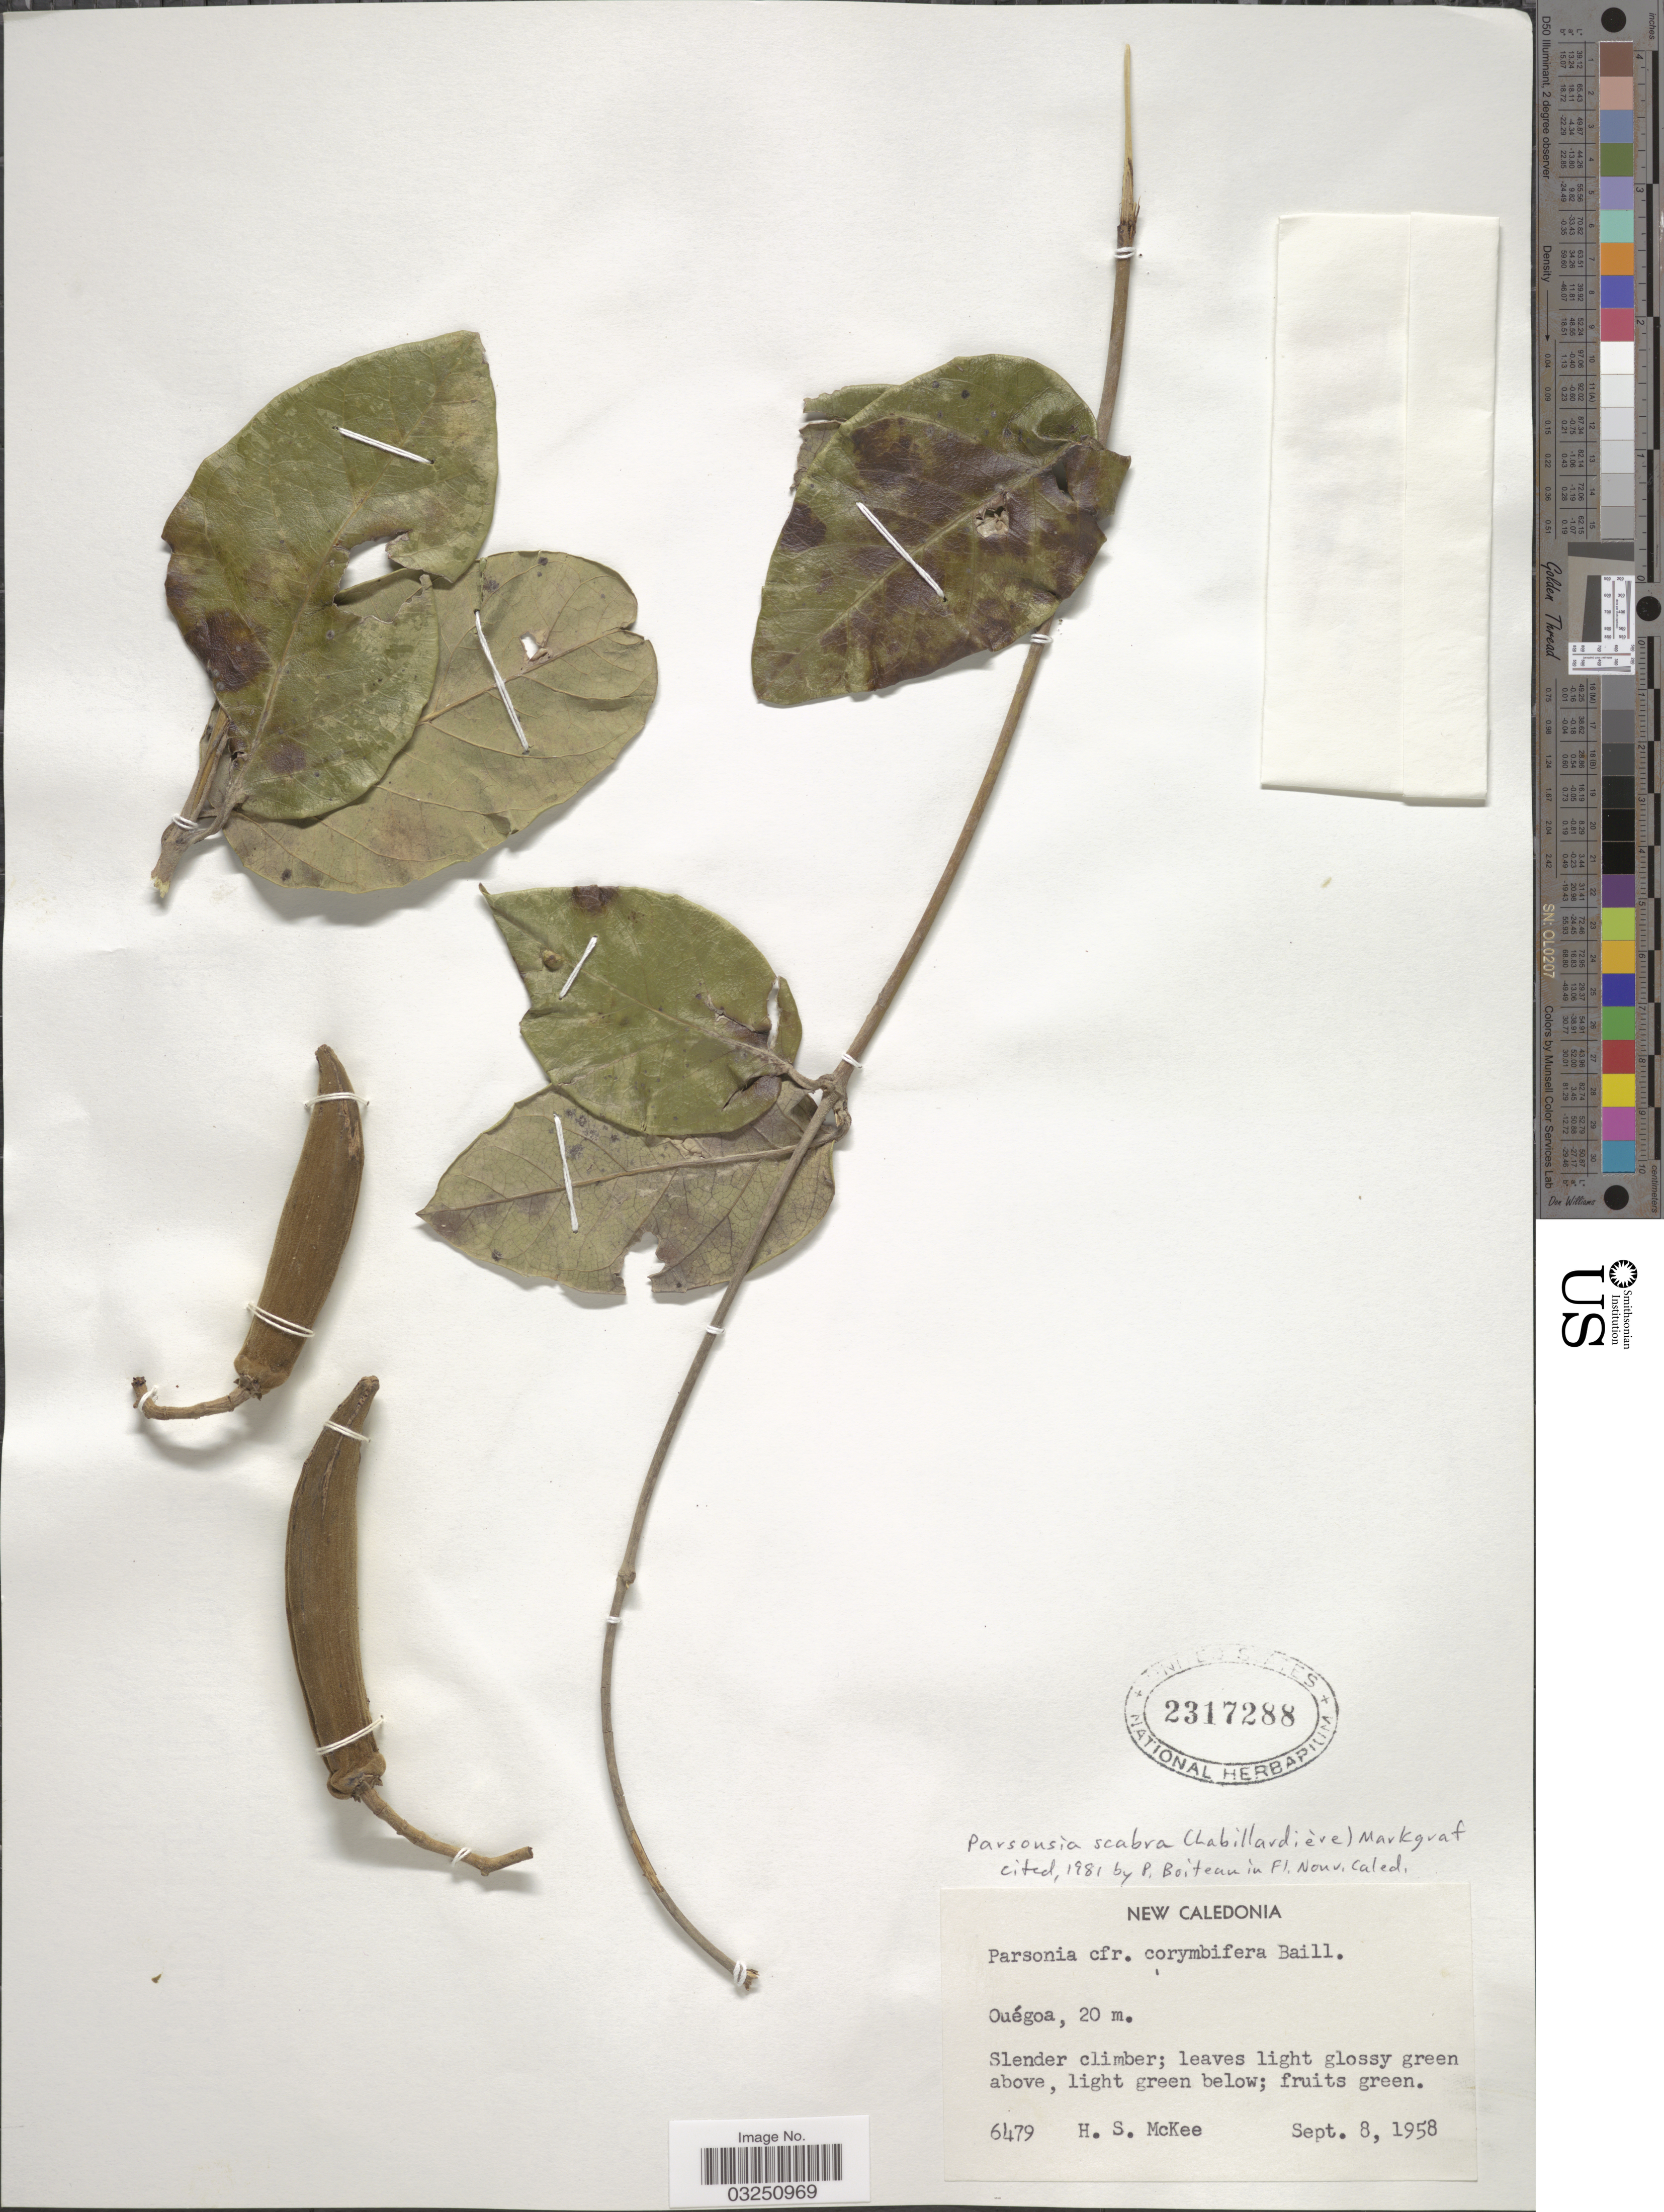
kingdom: Plantae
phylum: Tracheophyta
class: Magnoliopsida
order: Myrtales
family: Lythraceae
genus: Parsonsia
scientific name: Parsonsia scabra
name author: (Markgr.) Spreng.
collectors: H. S. McKee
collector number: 6479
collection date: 1958-09-08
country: New Caledonia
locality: Ouégoa.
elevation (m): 20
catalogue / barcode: US 2317288